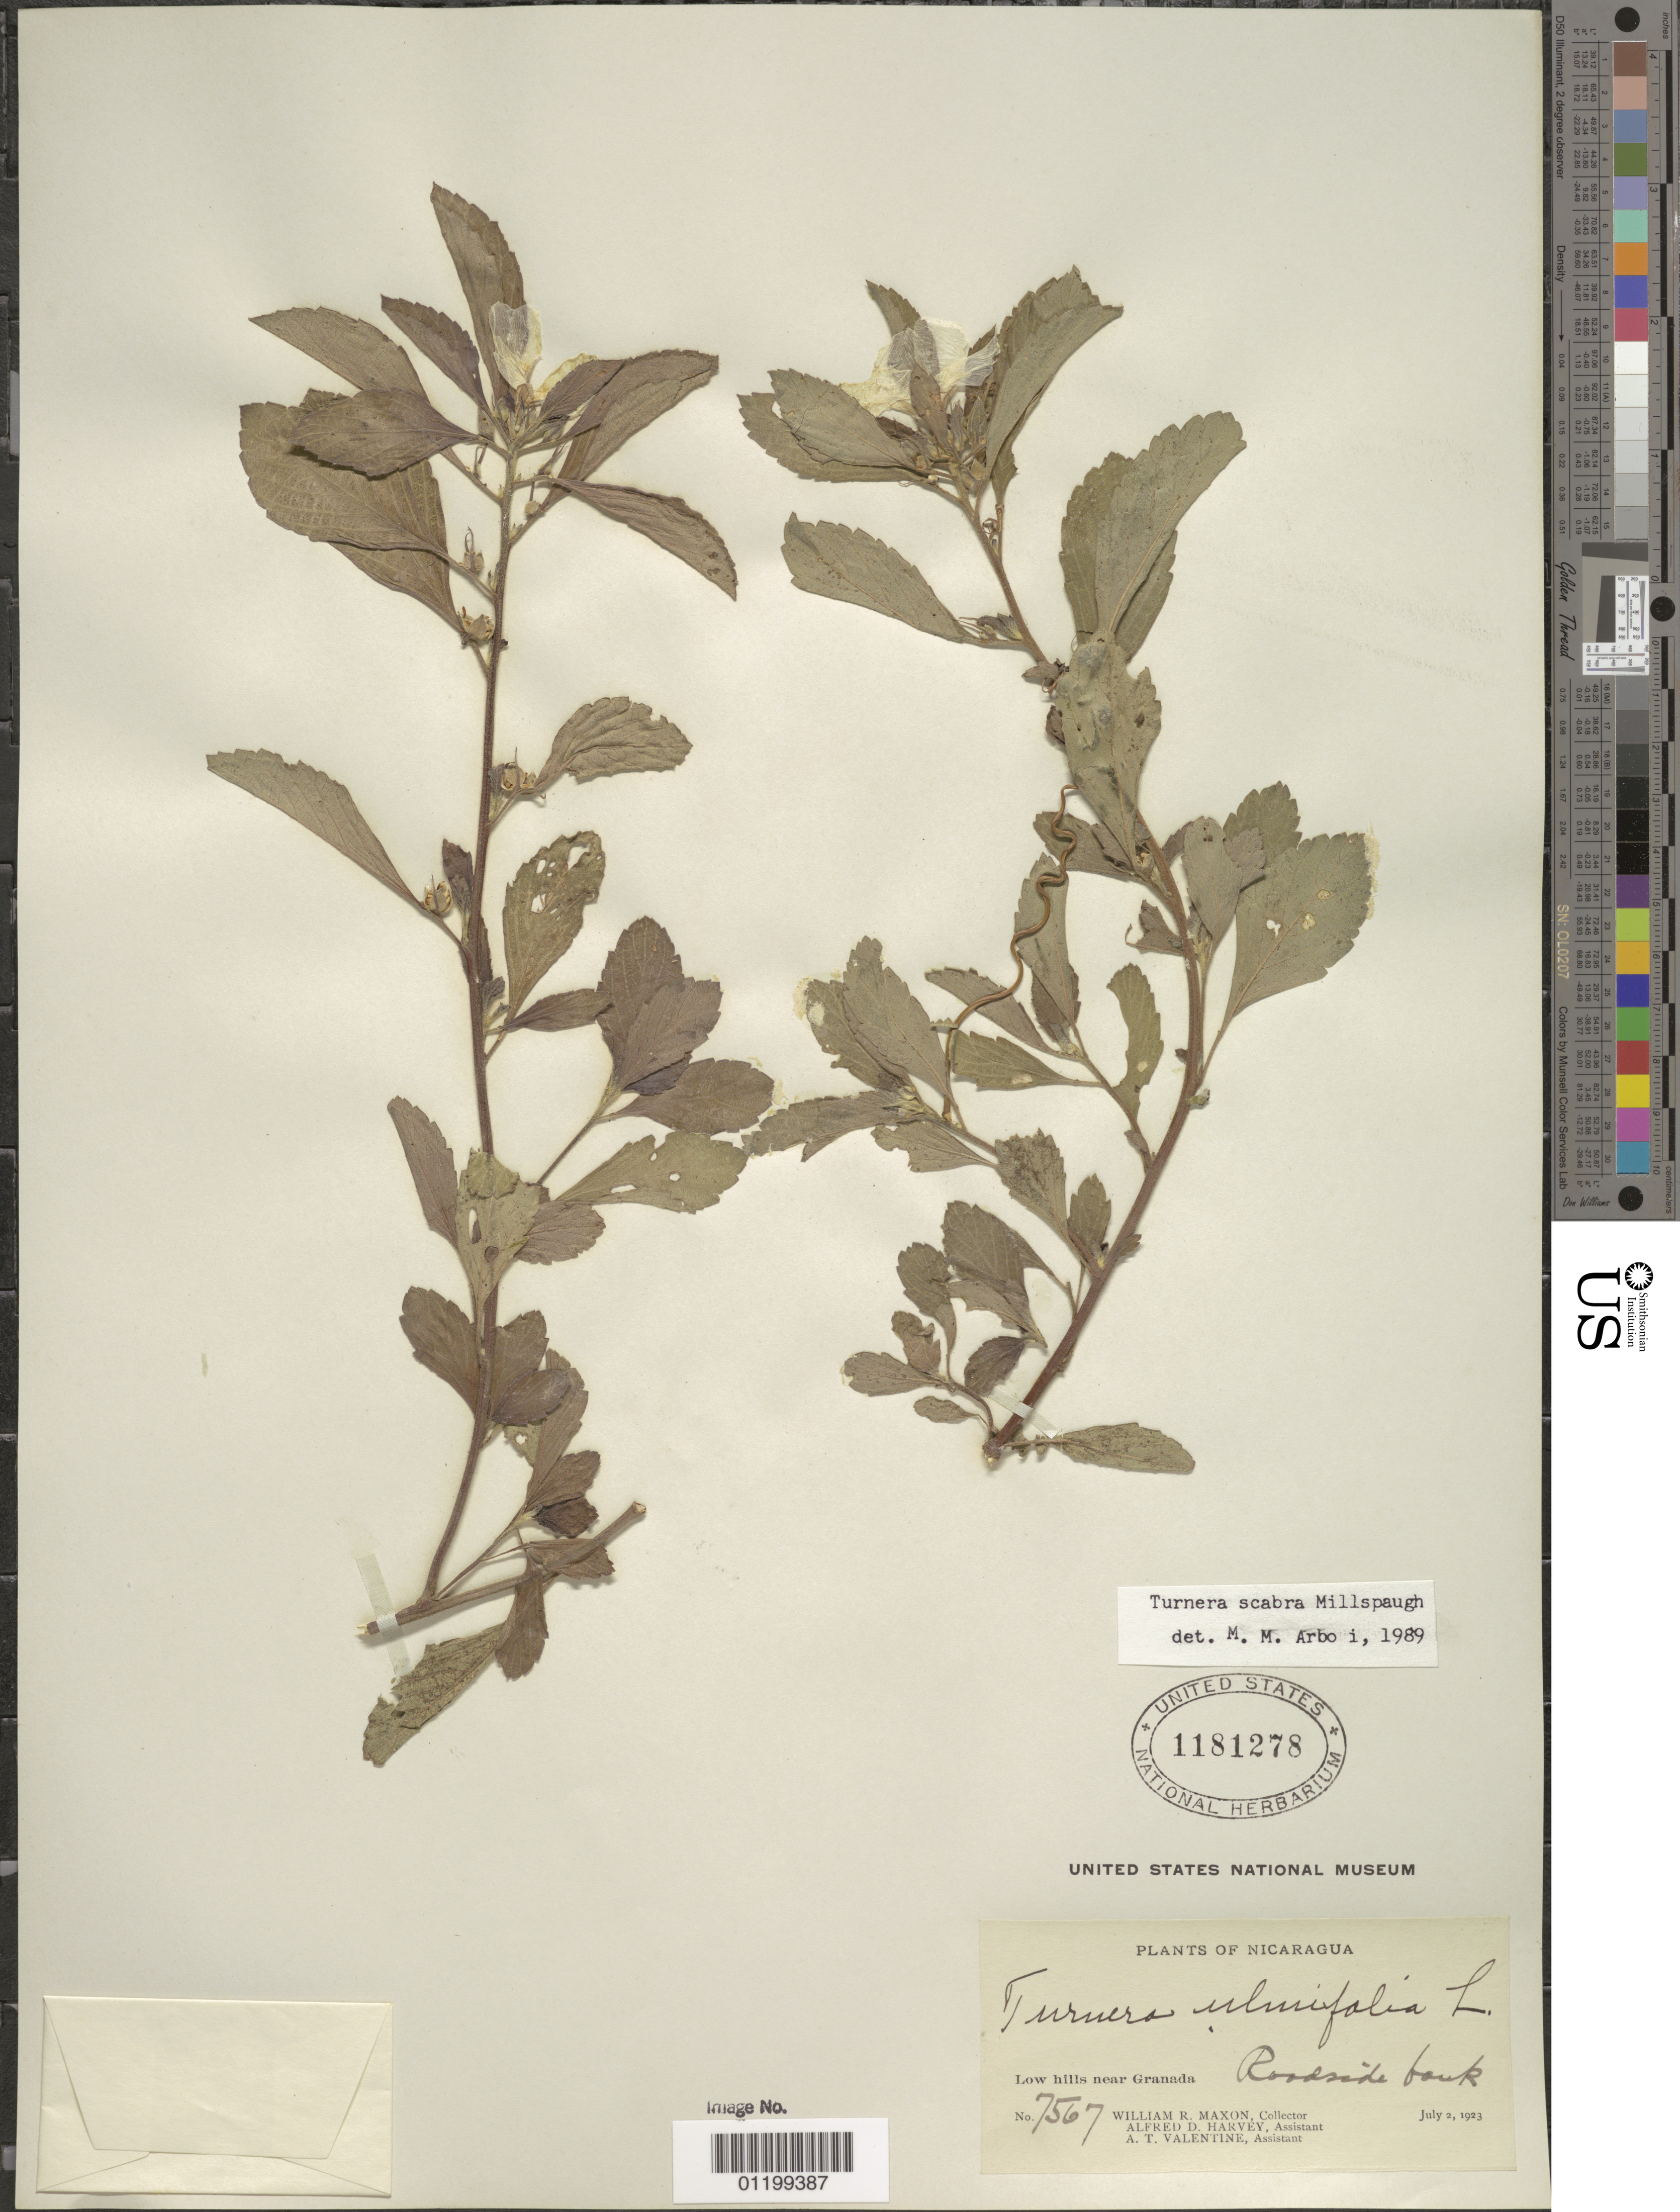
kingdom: Plantae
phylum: Tracheophyta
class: Magnoliopsida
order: Malpighiales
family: Turneraceae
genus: Turnera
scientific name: Turnera scabra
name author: Millsp.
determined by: Arbo, M. M.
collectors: W. R. Maxon, A. D. Harvey & A. Valentine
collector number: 7567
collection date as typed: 02 Jul 1923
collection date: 1923-07-02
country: Nicaragua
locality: Low hills near Granada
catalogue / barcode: US 1181278